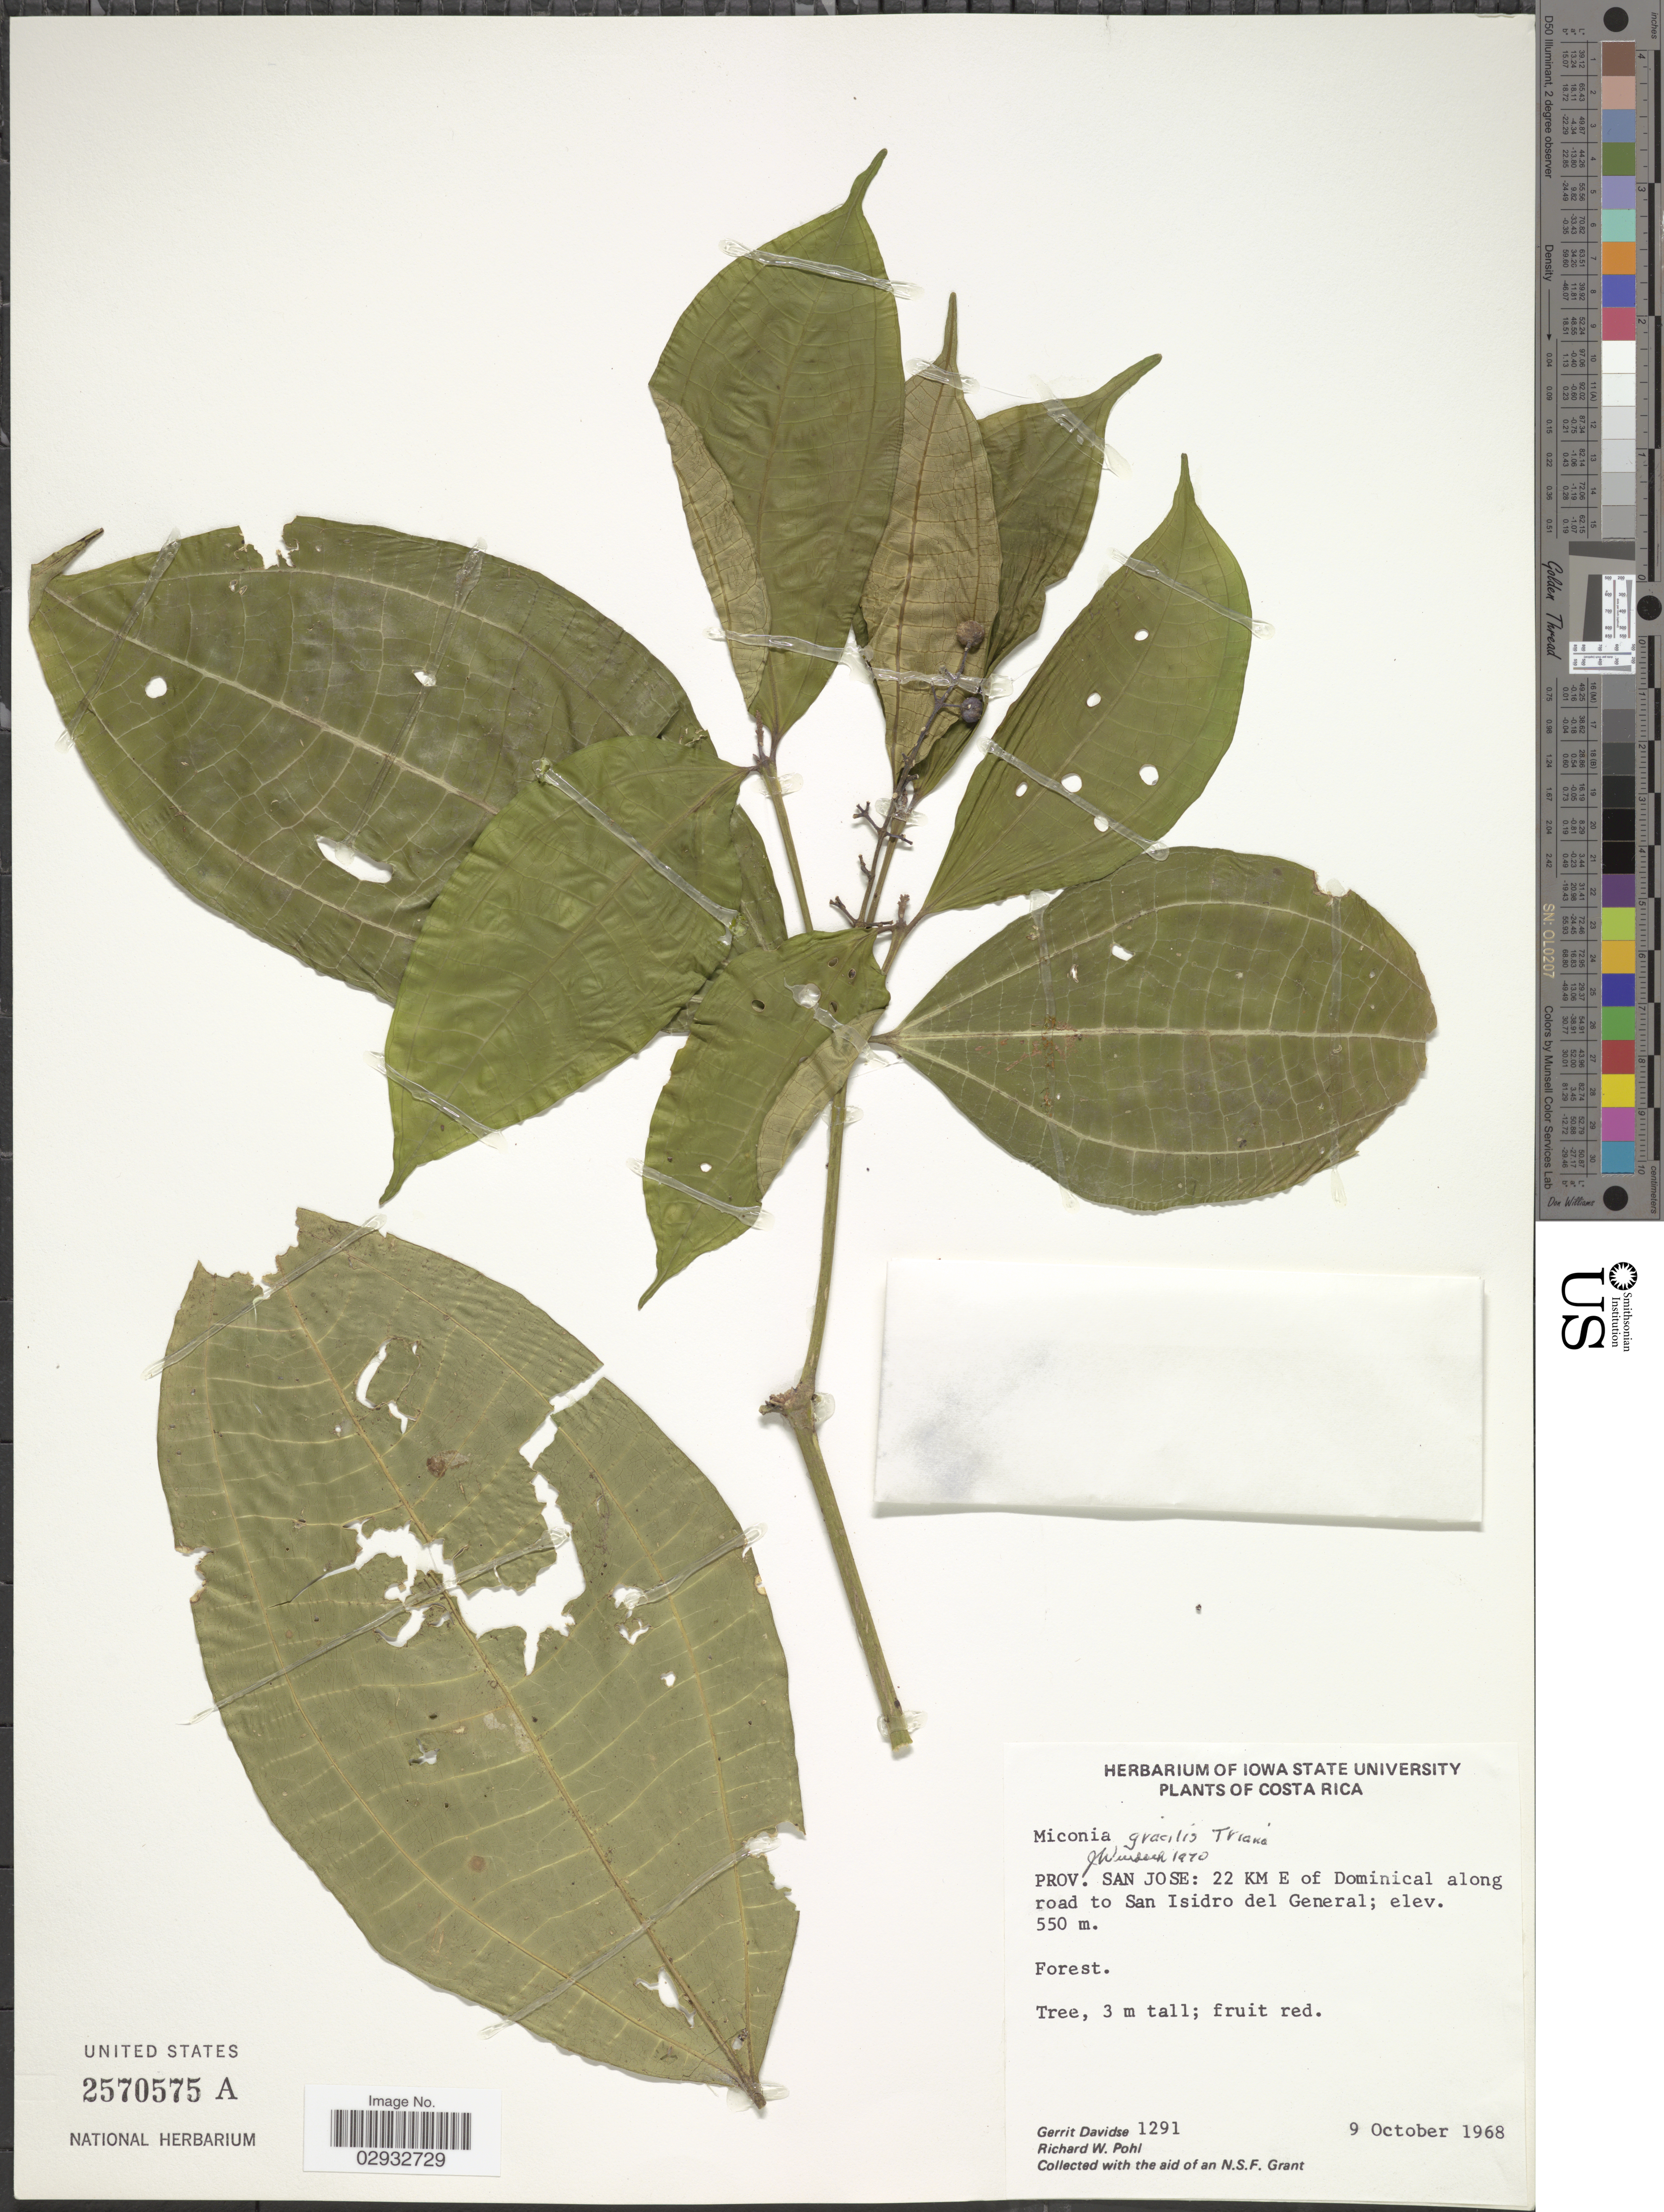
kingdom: Plantae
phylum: Tracheophyta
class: Magnoliopsida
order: Myrtales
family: Melastomataceae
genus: Miconia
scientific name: Miconia gracilis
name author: Triana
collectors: G. Davidse & R. W. Pohl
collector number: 1291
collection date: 1968-10-09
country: Costa Rica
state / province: San José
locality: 22 KM E of Dominical along road to San Isidro del General.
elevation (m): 550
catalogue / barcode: US 2570575A